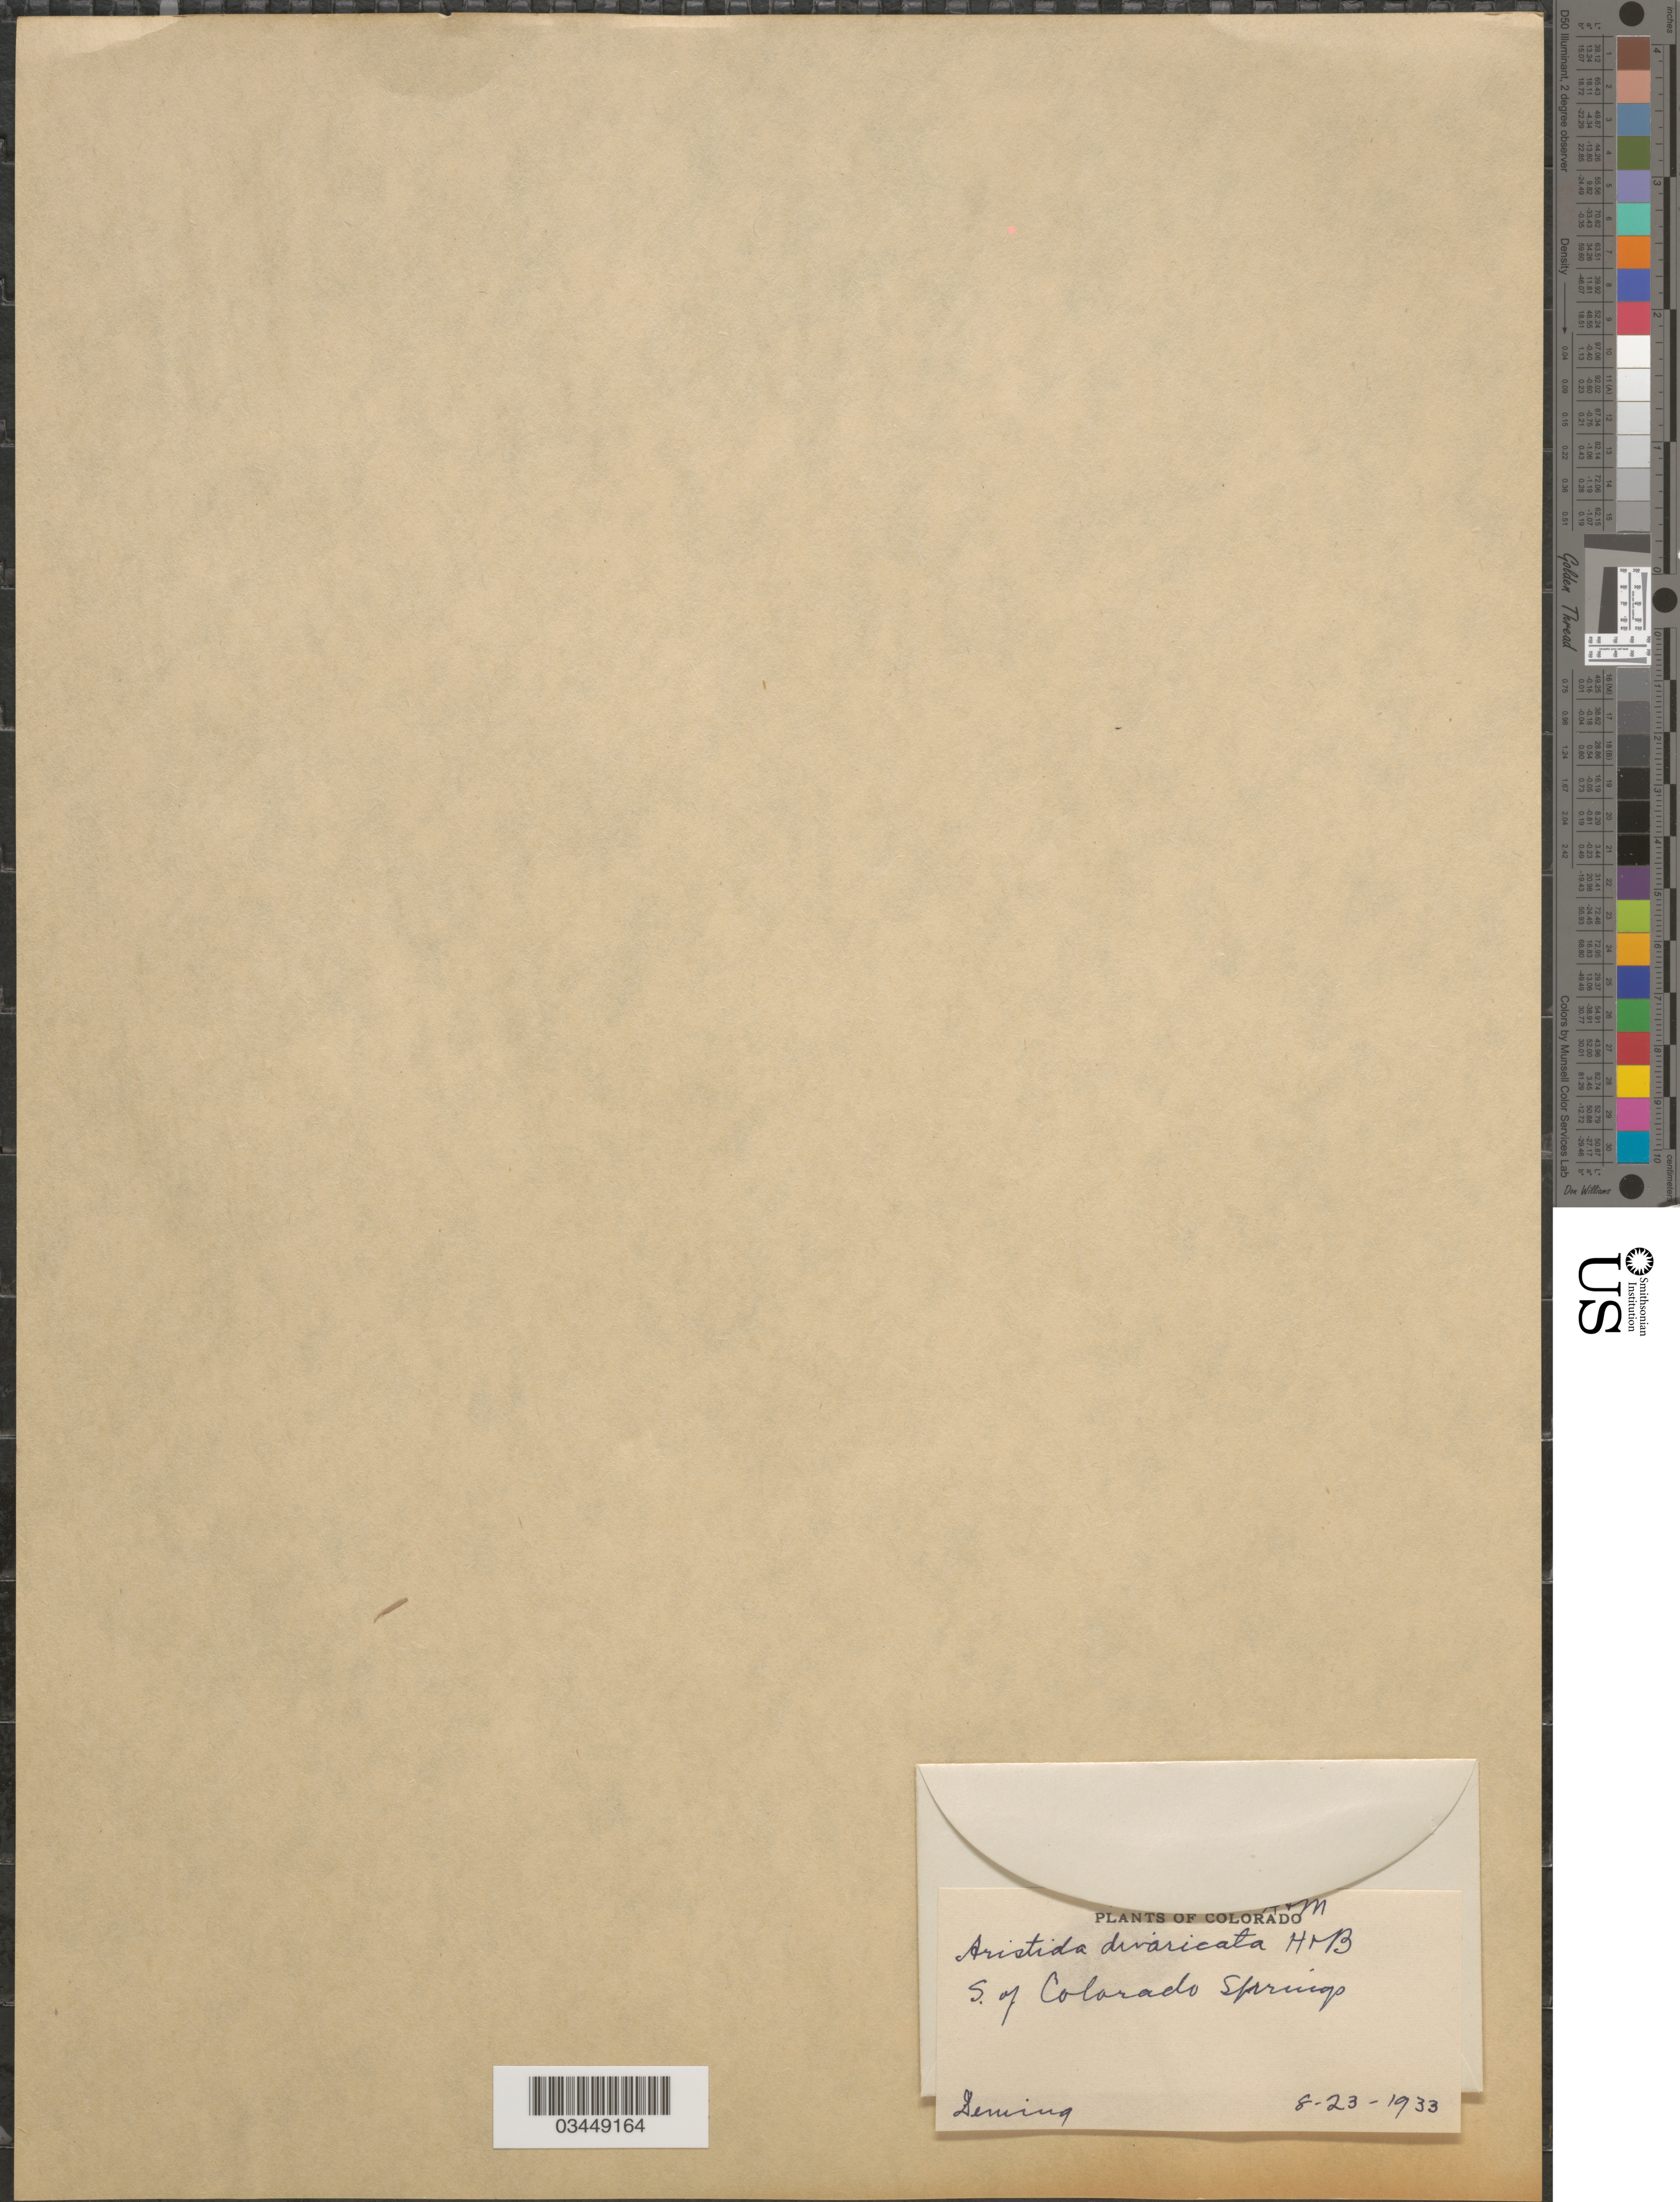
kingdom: Plantae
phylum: Tracheophyta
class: Liliopsida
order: Poales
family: Poaceae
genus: Aristida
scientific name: Aristida divaricata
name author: Humb. & Bonpl. ex Willd.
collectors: Deming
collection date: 1933-08-23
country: United States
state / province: Colorado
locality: S. of Colorado Springs.